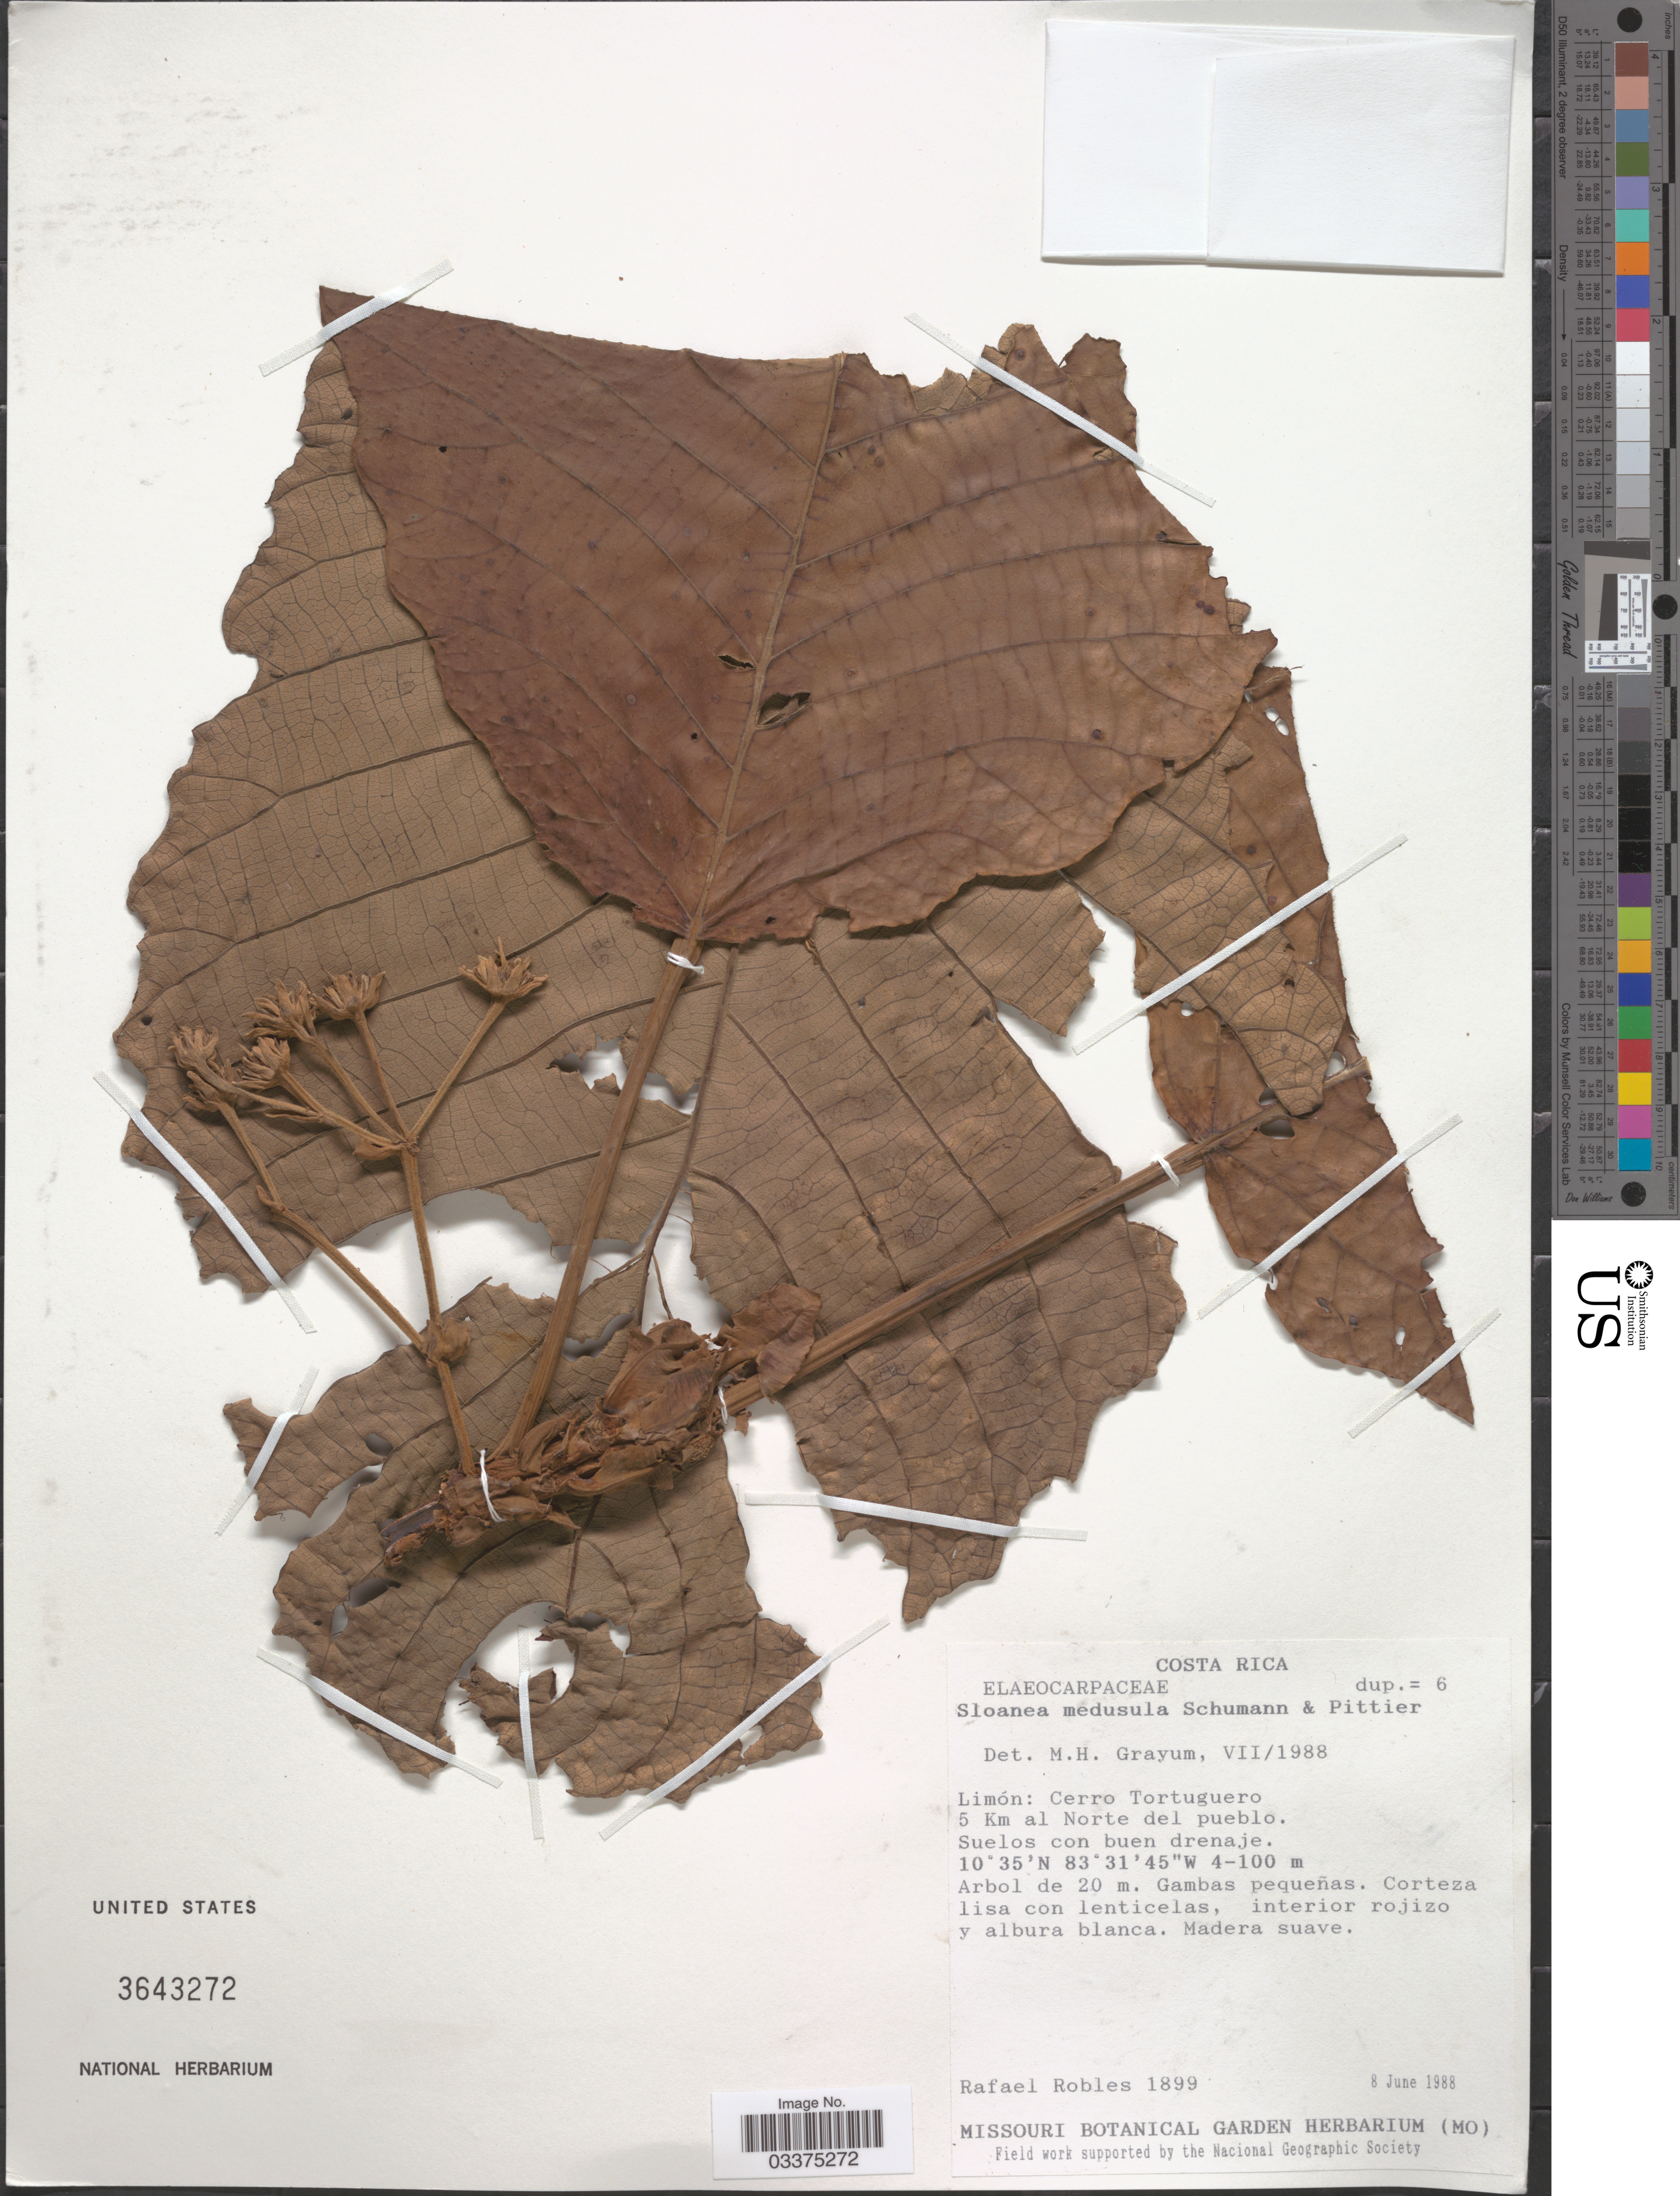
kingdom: Plantae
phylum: Tracheophyta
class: Magnoliopsida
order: Oxalidales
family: Elaeocarpaceae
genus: Sloanea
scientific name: Sloanea medusula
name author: K. Schum. & Pittier in Pittier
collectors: R. Robles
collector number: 1899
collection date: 1988-06-08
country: Costa Rica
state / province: Limón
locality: Cerro Tortuguero. 5 Km al Norte del pueblo.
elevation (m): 4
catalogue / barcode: US 3643272